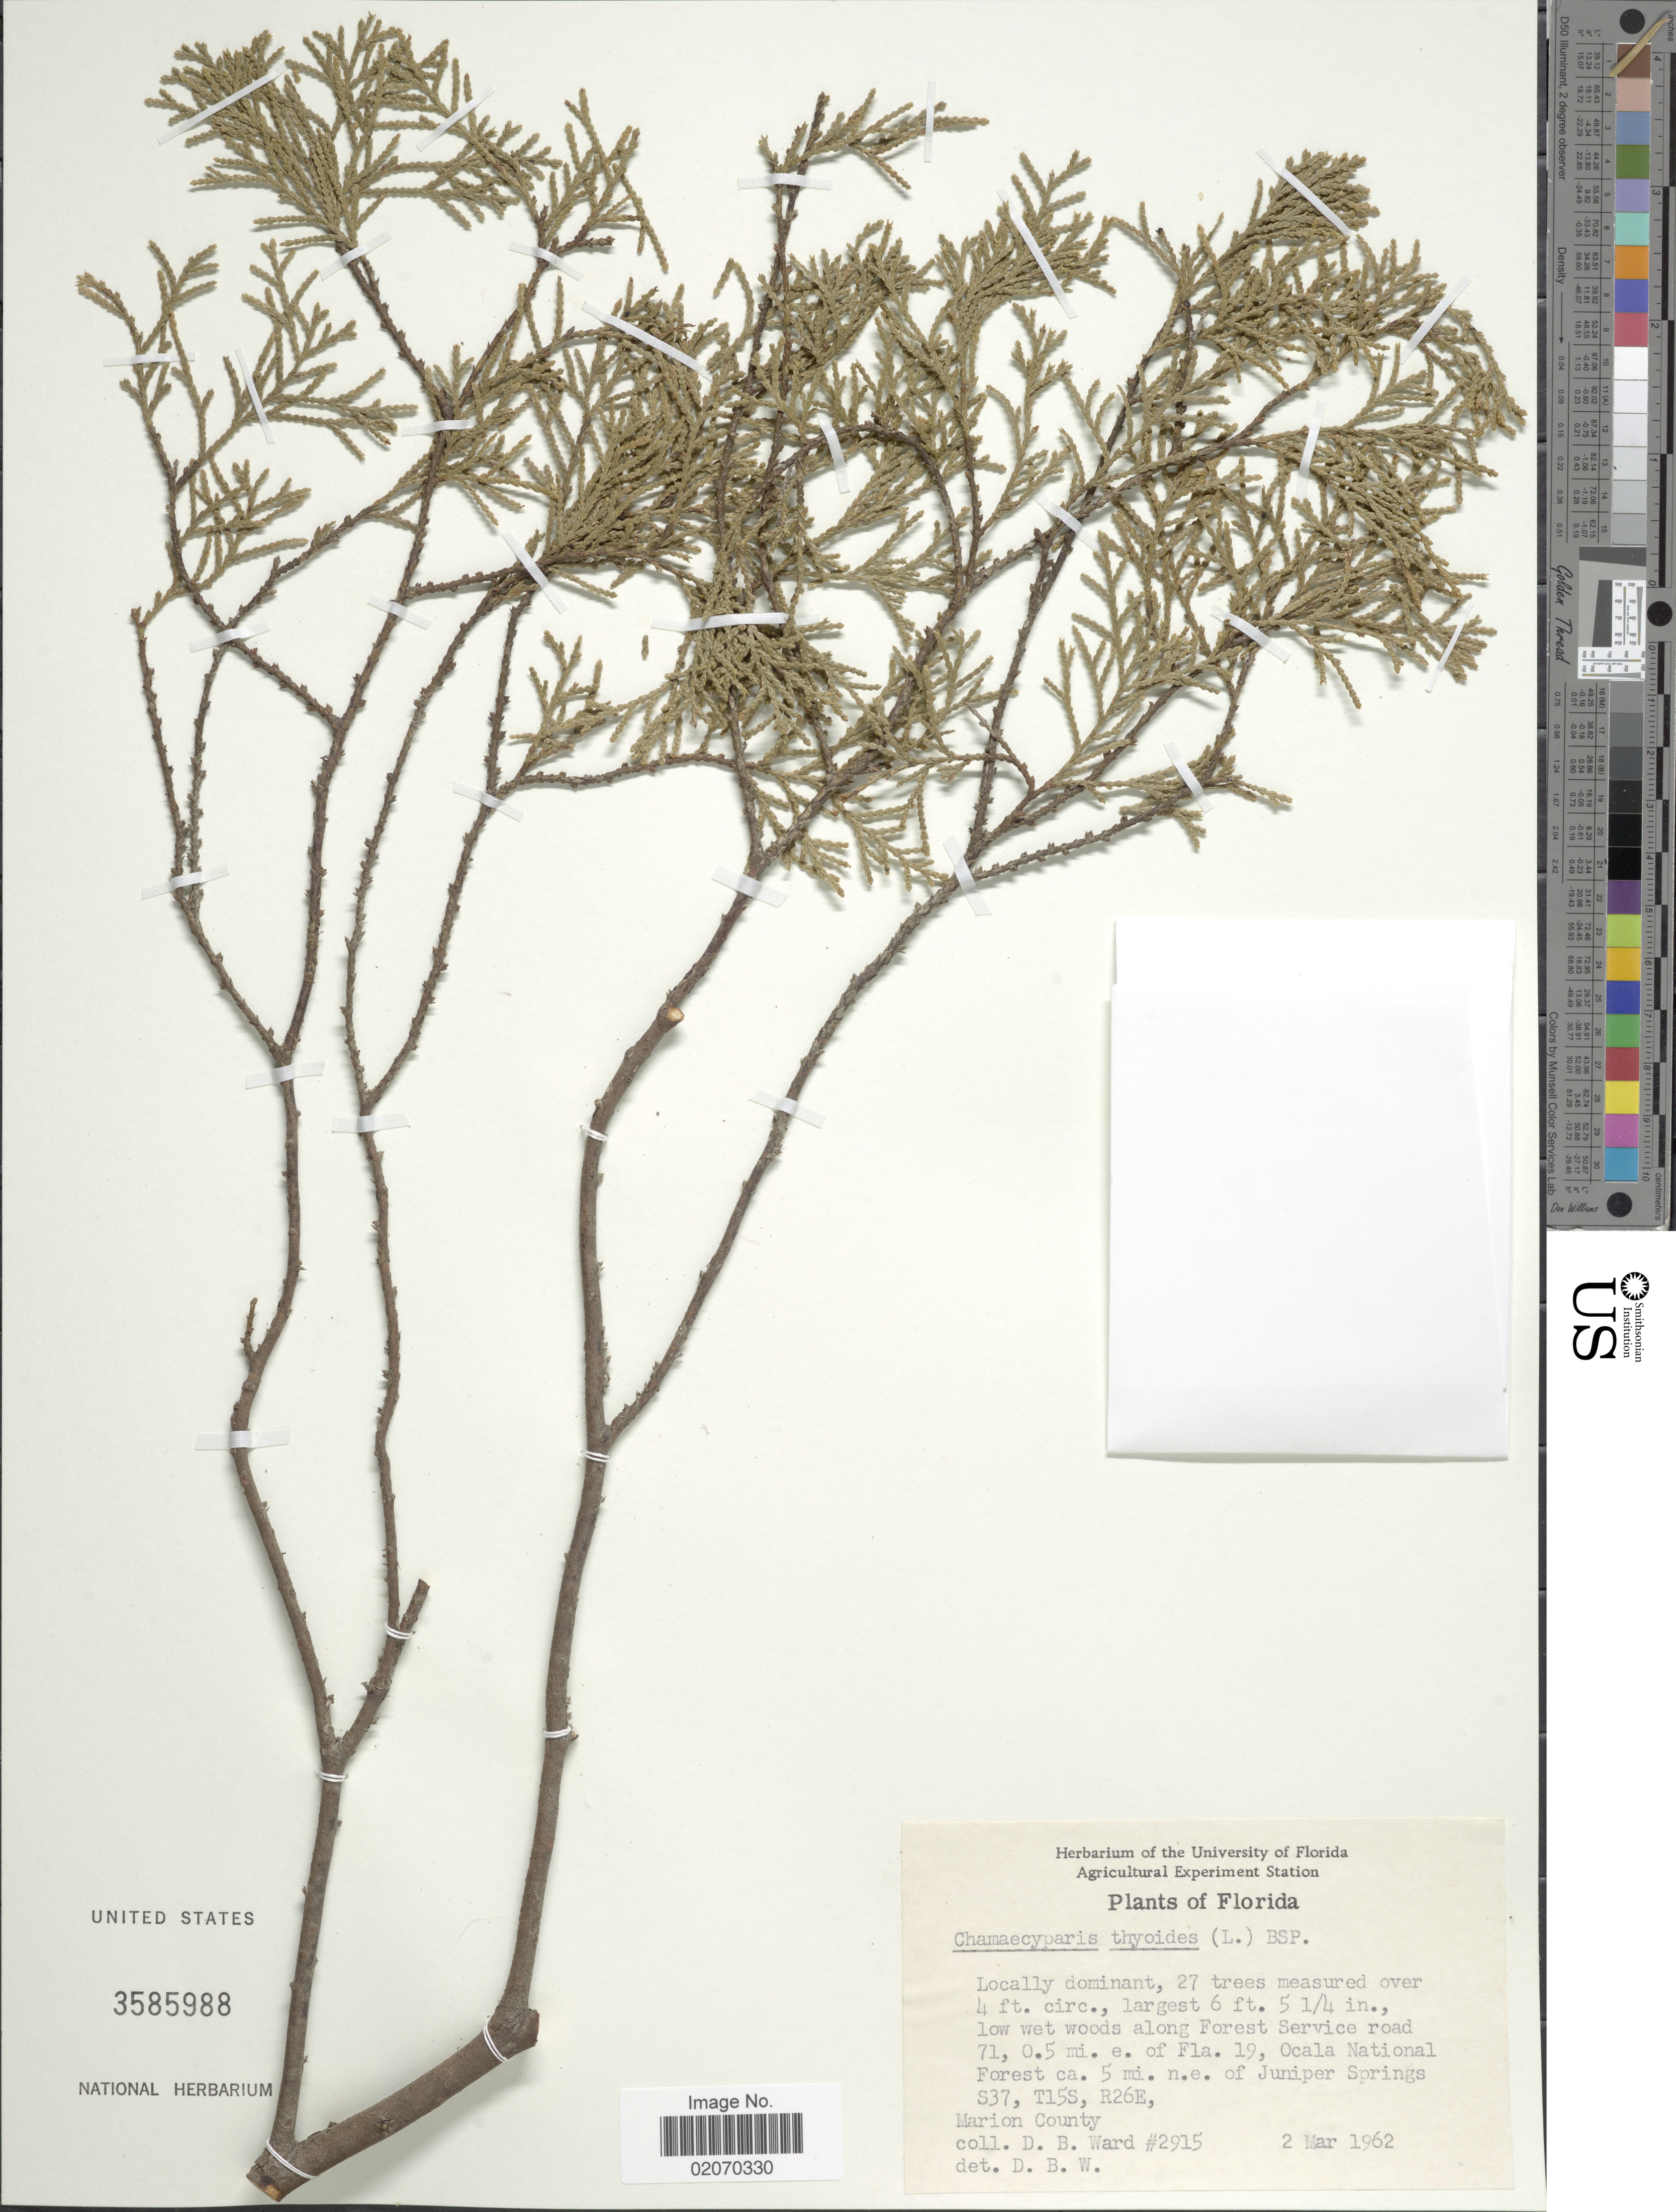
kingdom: Plantae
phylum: Tracheophyta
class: Pinopsida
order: Pinales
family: Cupressaceae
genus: Chamaecyparis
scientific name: Chamaecyparis thyoides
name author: (L.) Britton, Stearns & Poggenb.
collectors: D. B. Ward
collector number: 2915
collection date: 1962-03-02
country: United States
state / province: Florida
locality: Along Forest Service road 71, 0.5 mi. e. of Fla. 19, Ocala National Forest, ca. 5 mi. n.e. of Juniper Springs S37, T15S, R26E, Marion County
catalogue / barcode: US 3585988